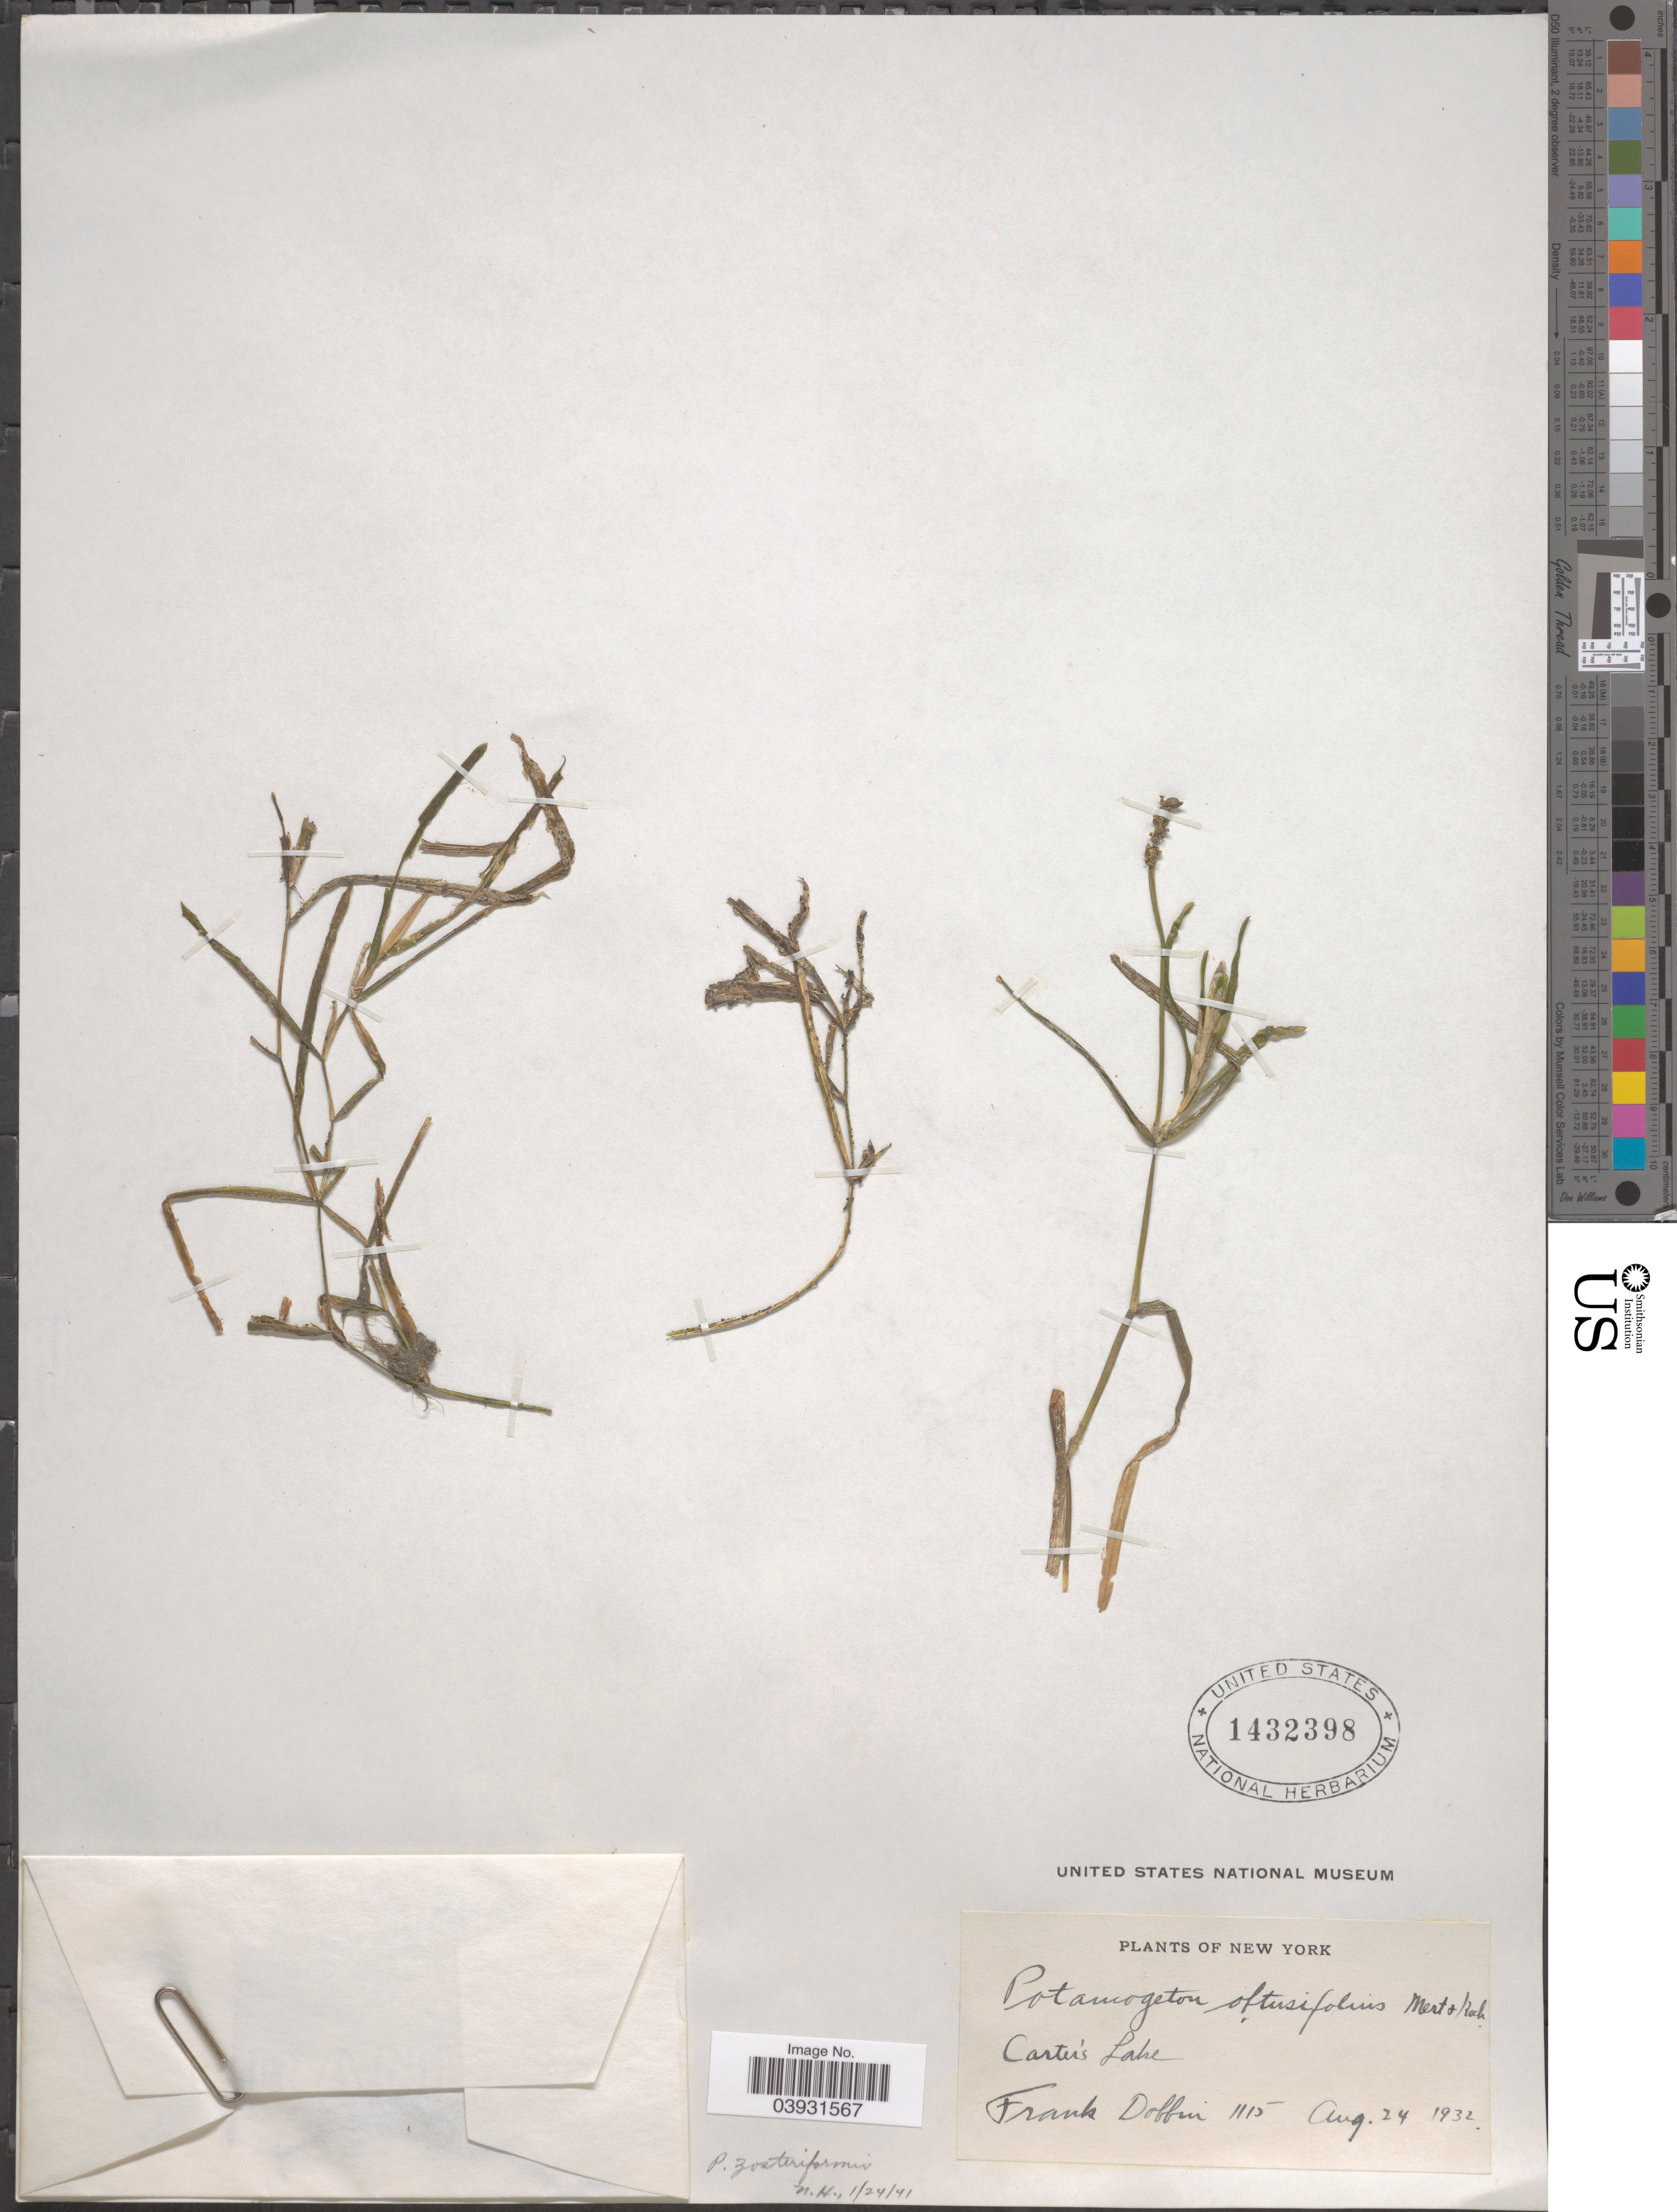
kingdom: Plantae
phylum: Tracheophyta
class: Liliopsida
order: Alismatales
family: Potamogetonaceae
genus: Potamogeton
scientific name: Potamogeton zosterifolius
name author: Schumach.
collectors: F. Dobbin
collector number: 1115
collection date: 1932-08-24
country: United States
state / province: New York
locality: Carter's Lake.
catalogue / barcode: US 1432398